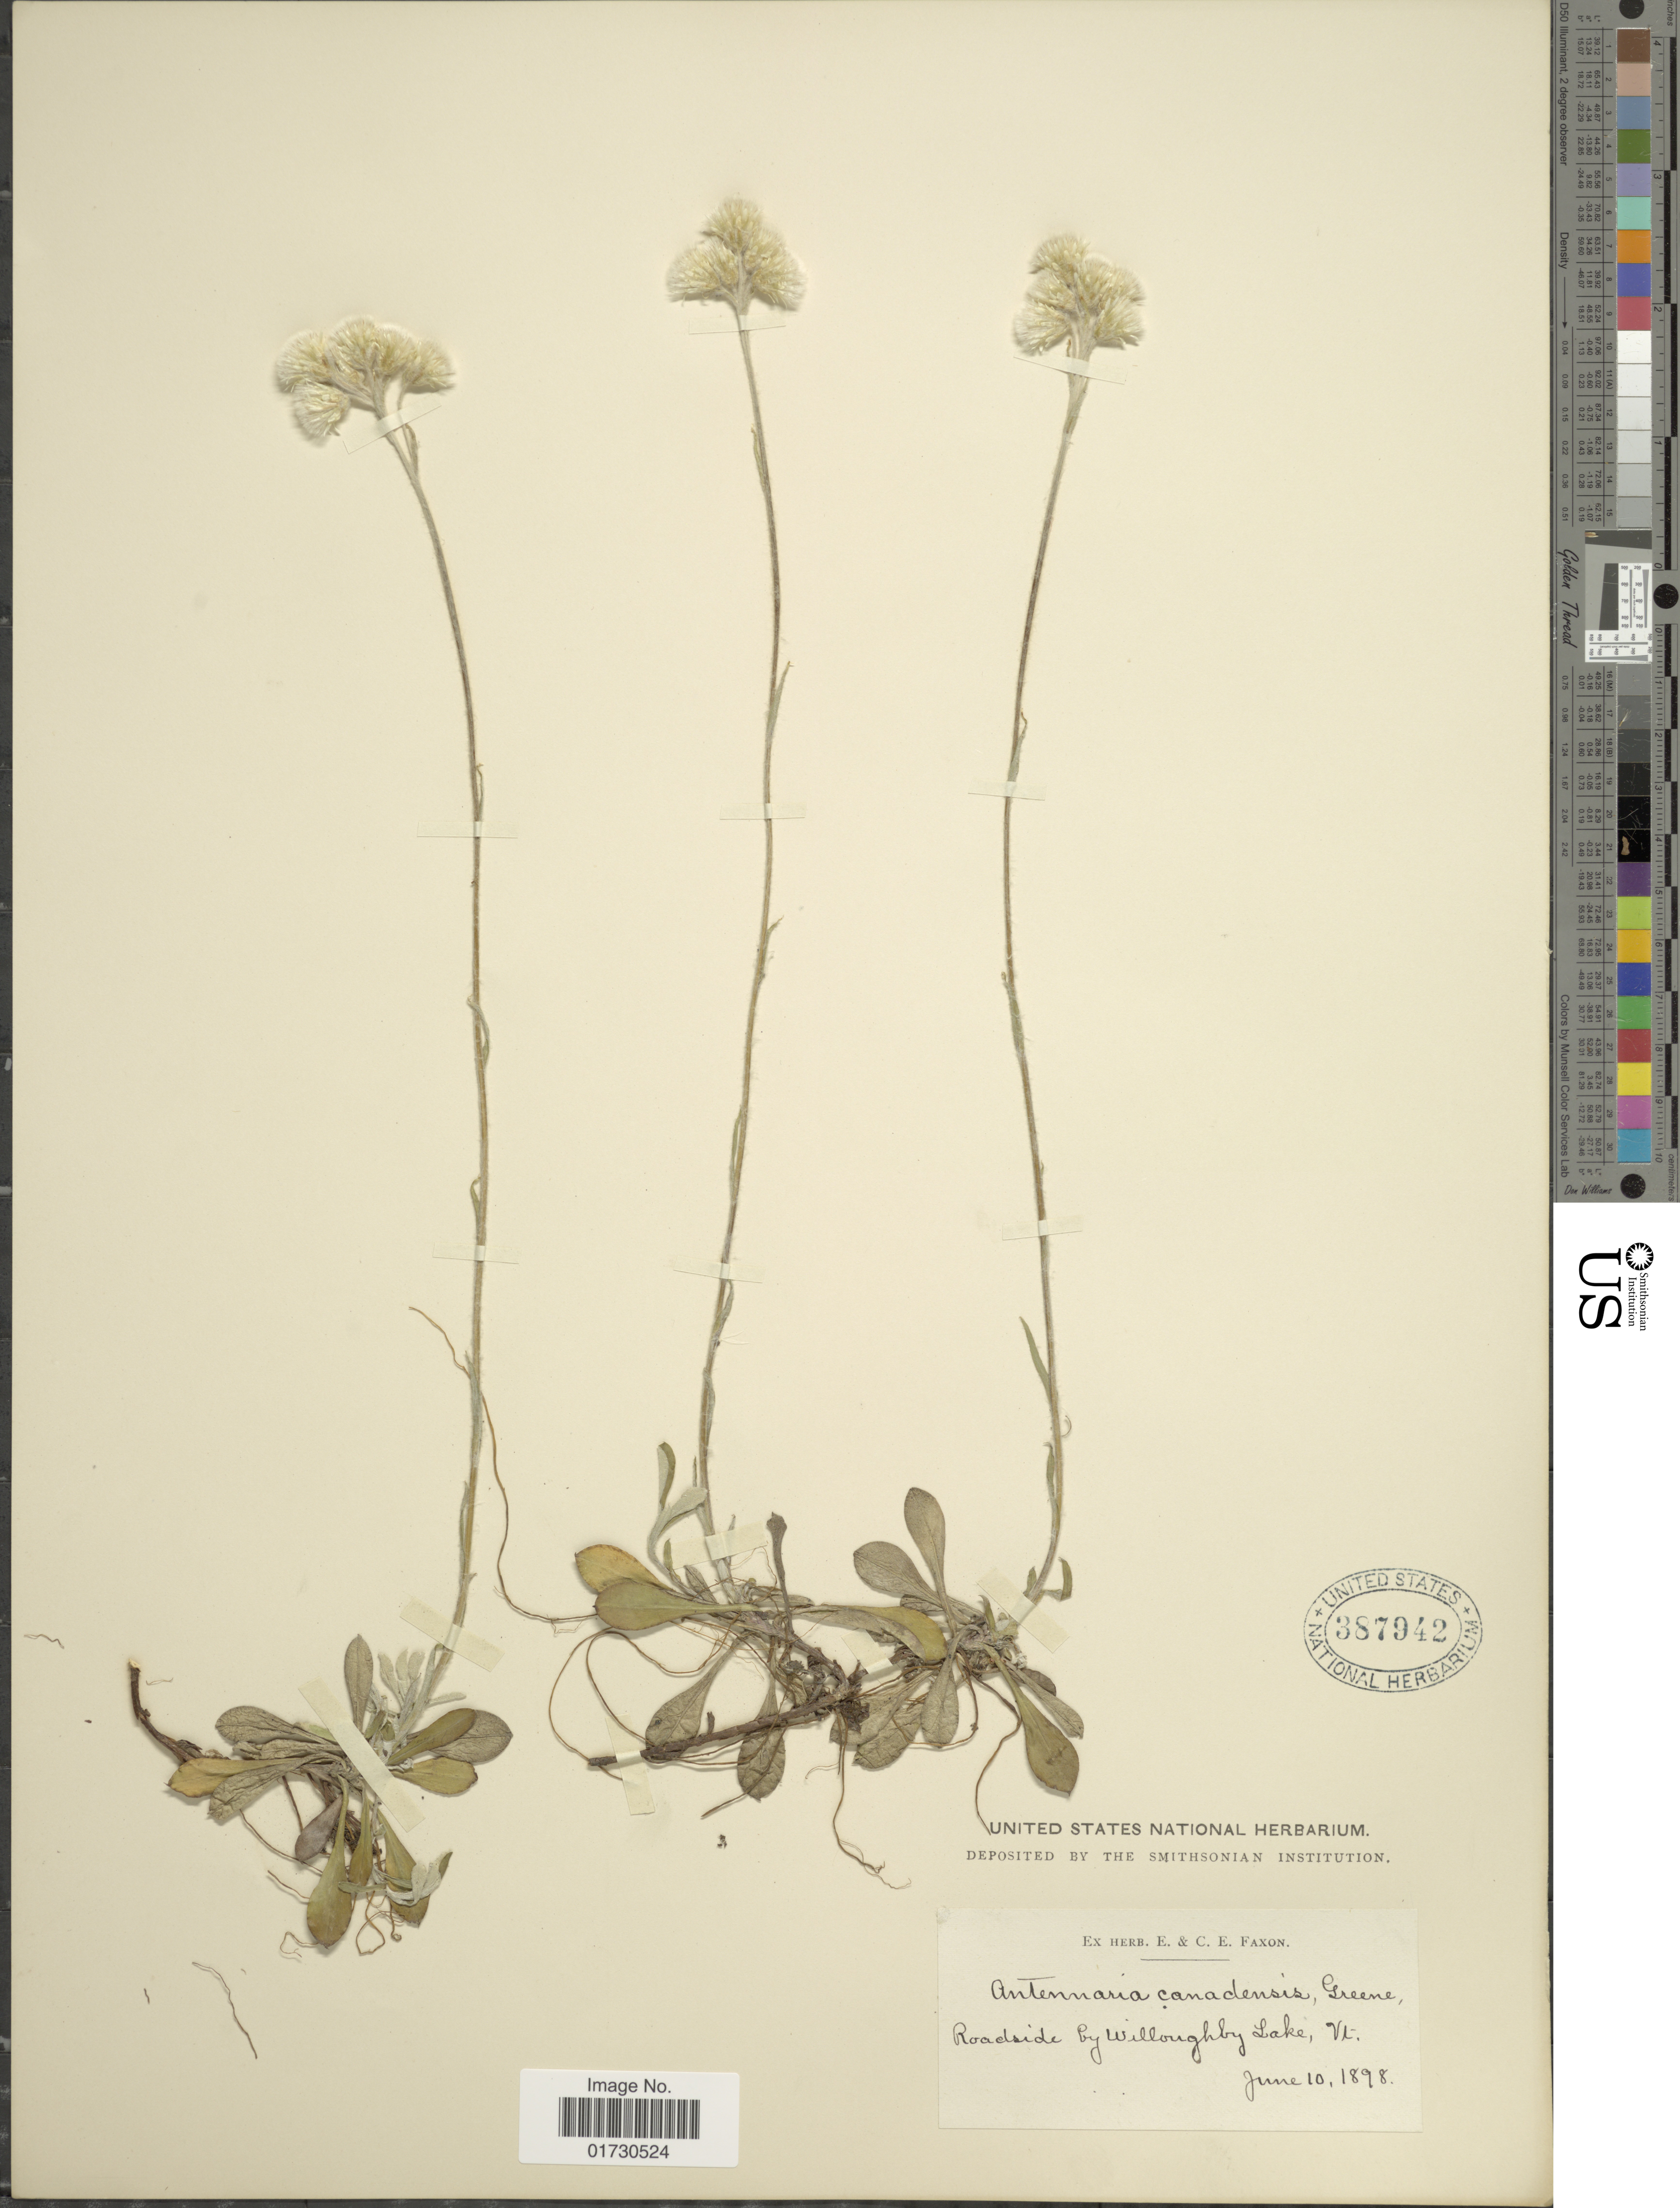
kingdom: Plantae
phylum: Tracheophyta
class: Magnoliopsida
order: Asterales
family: Asteraceae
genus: Antennaria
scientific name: Antennaria canadensis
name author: Greene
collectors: ex herb. E. & C.E. Faxon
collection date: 1898-06-10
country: United States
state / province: Vermont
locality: Roadside by Willoughby Lake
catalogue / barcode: US 387942